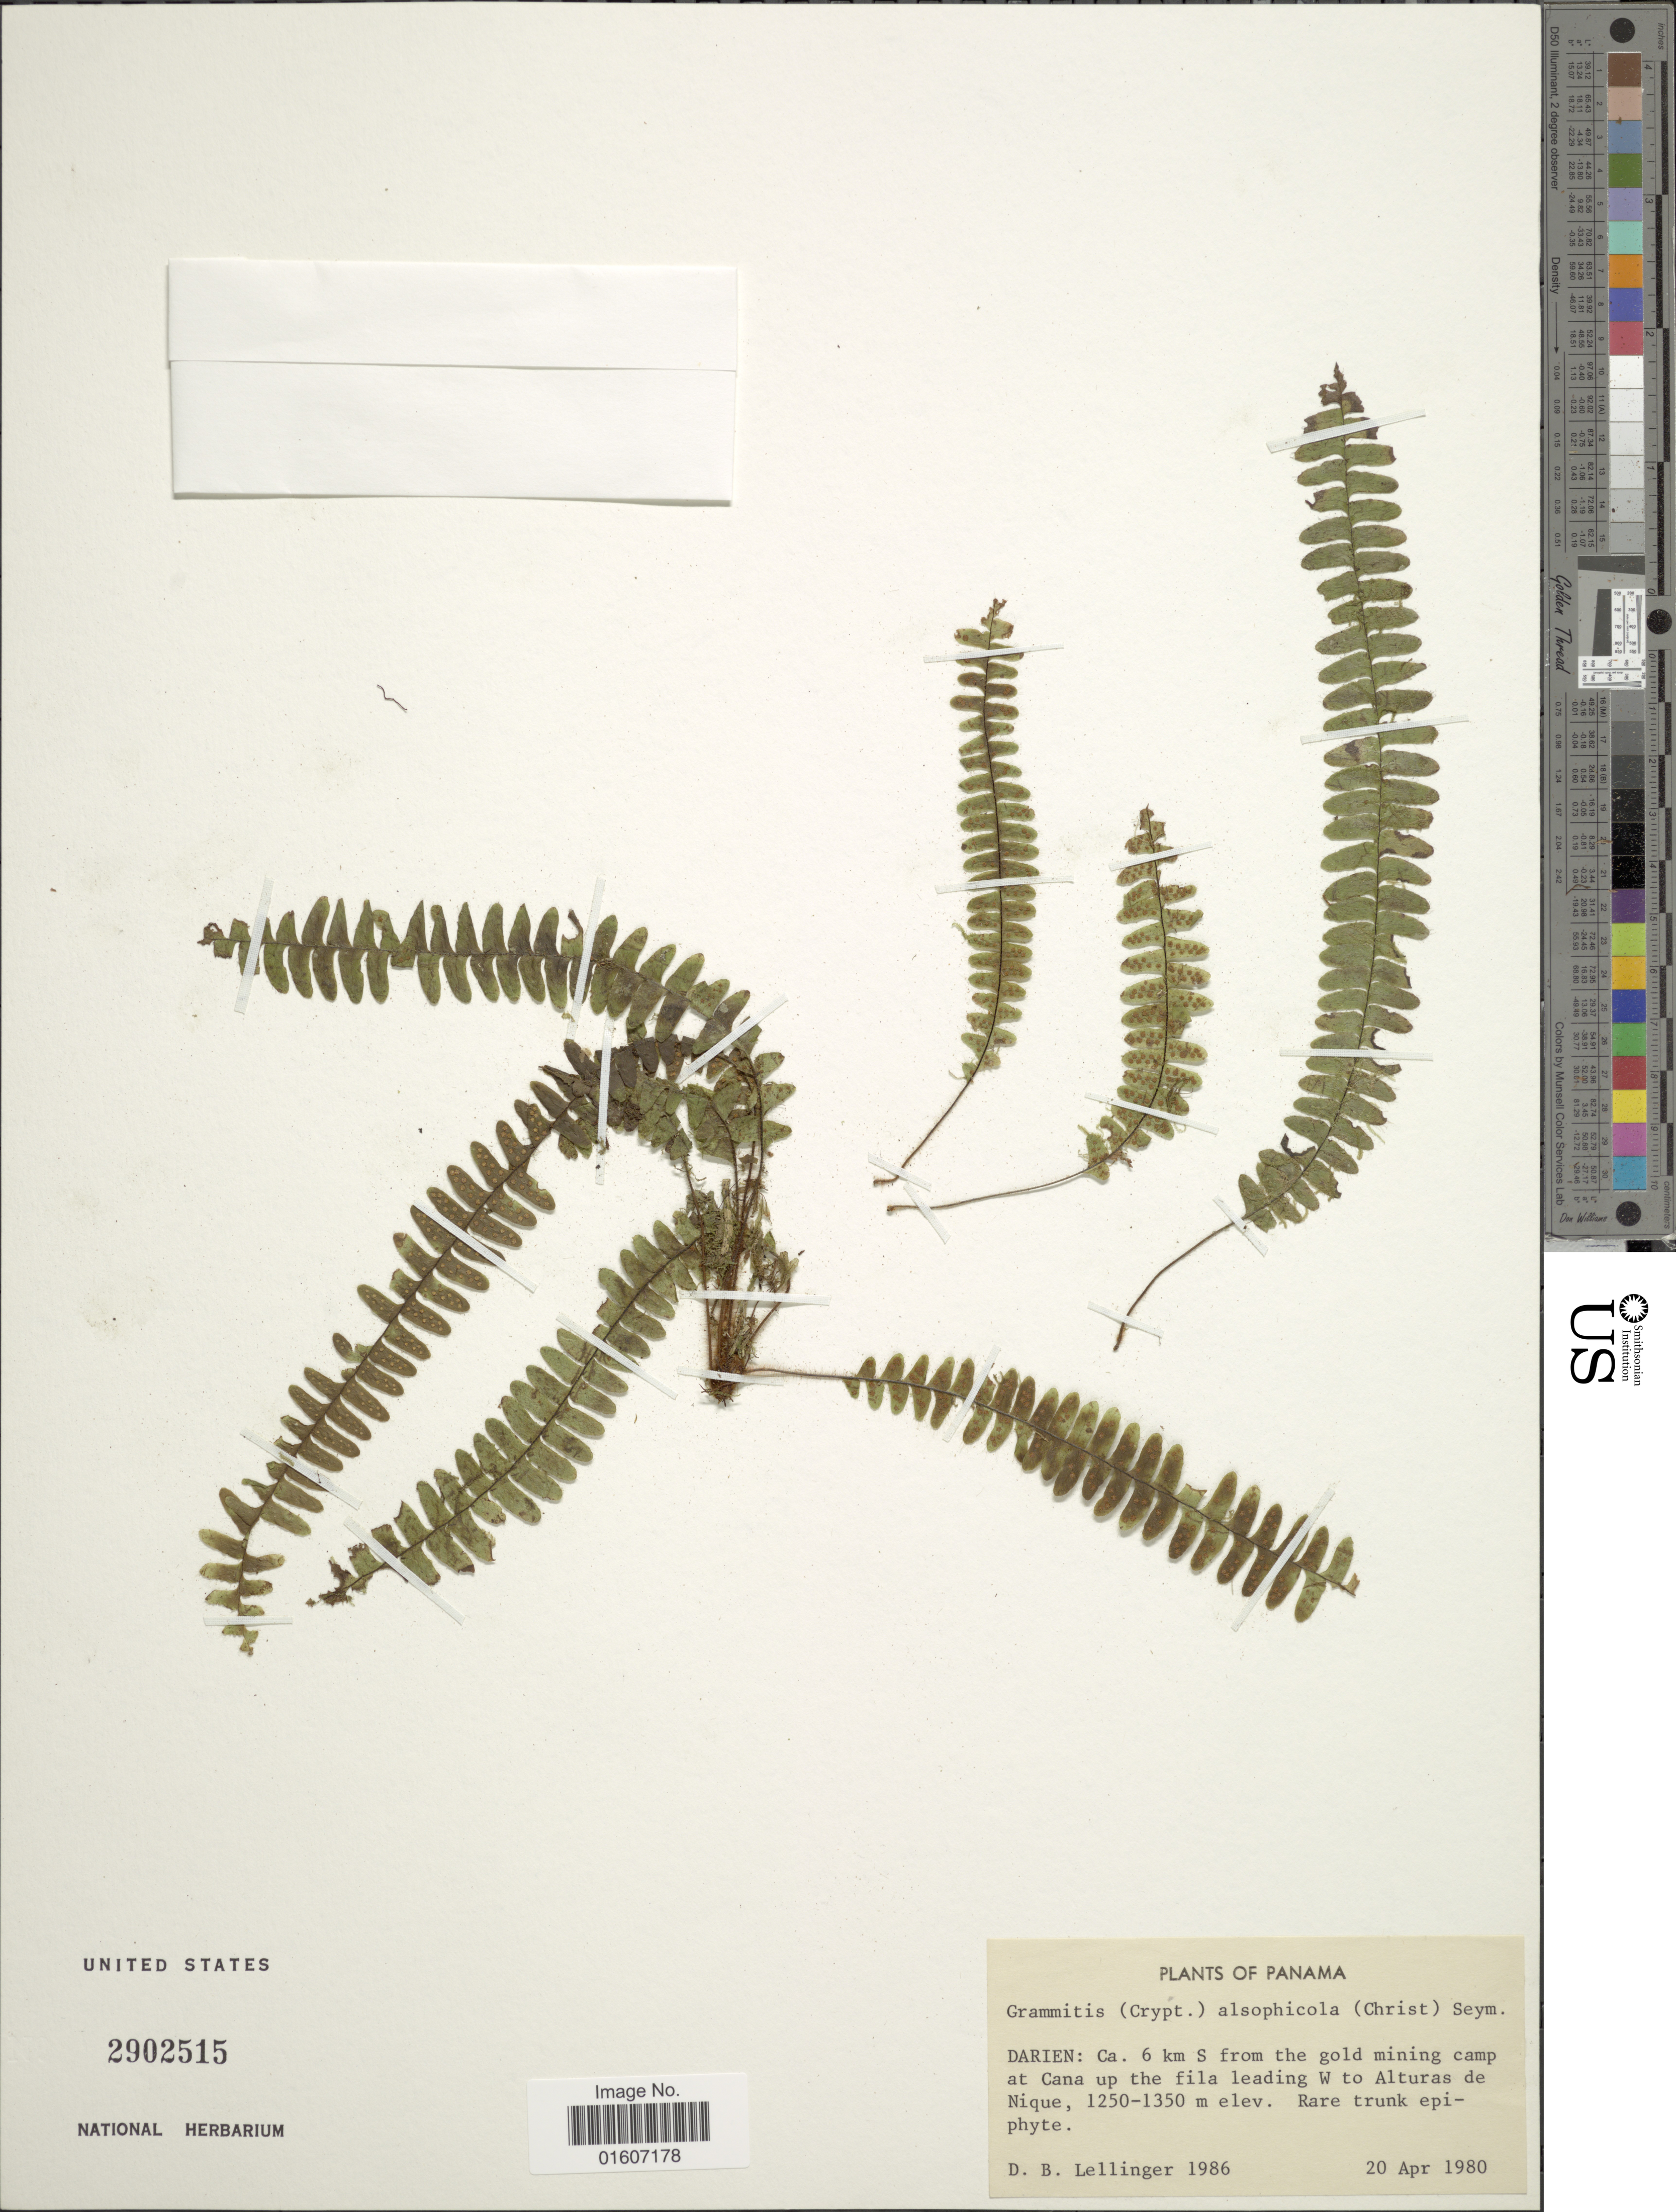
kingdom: Plantae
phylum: Tracheophyta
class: Polypodiopsida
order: Polypodiales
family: Polypodiaceae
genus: Terpsichore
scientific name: Terpsichore alsophilicola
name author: (Christ) A.R. Sm.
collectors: D. B. Lellinger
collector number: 1986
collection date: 1980-04-20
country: Panama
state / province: Darién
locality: Ca. 6 km S from the gold mining camp at Cana up the fila leading W to Alturas de Nique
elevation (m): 1250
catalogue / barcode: US 2902515